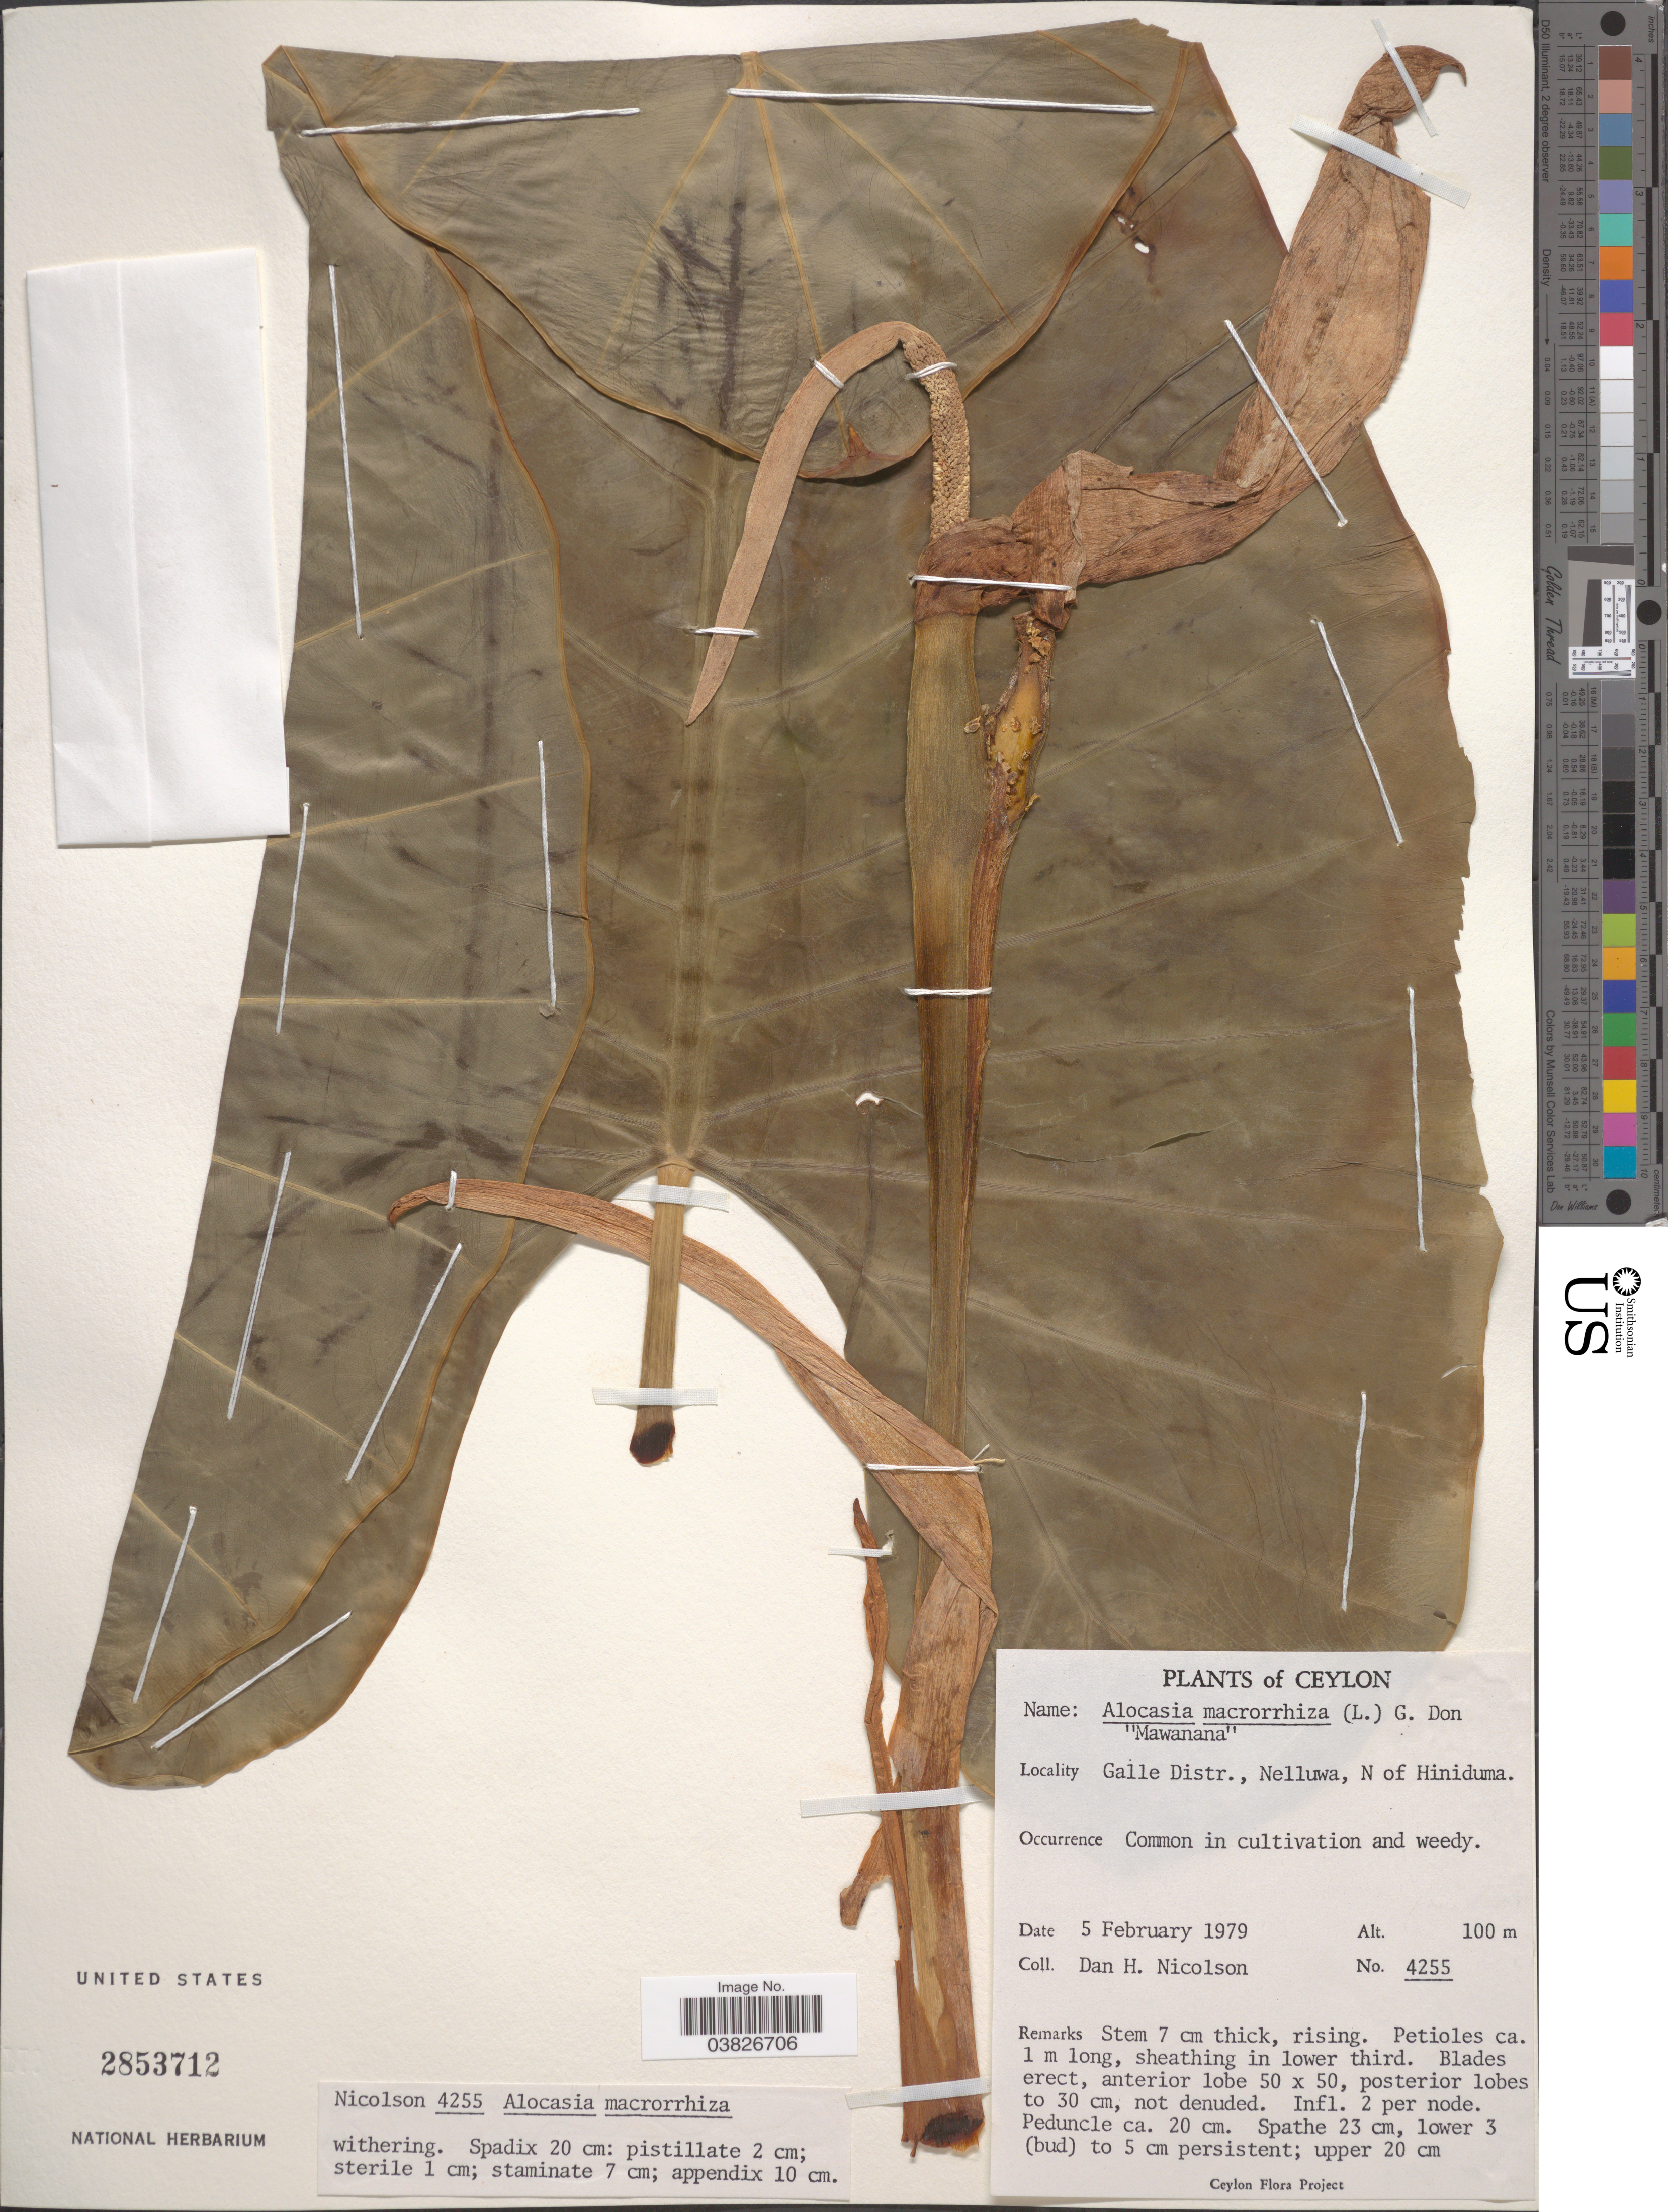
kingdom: Plantae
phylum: Tracheophyta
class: Liliopsida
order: Alismatales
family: Araceae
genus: Alocasia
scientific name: Alocasia macrorrhizos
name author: (L.) G. Don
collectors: D. H. Nicolson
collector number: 4255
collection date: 1979-02-05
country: Sri Lanka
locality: Ceylon. Galle Distr., Nelluwa, N. of Hiniduma.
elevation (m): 100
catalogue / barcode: US 2853712